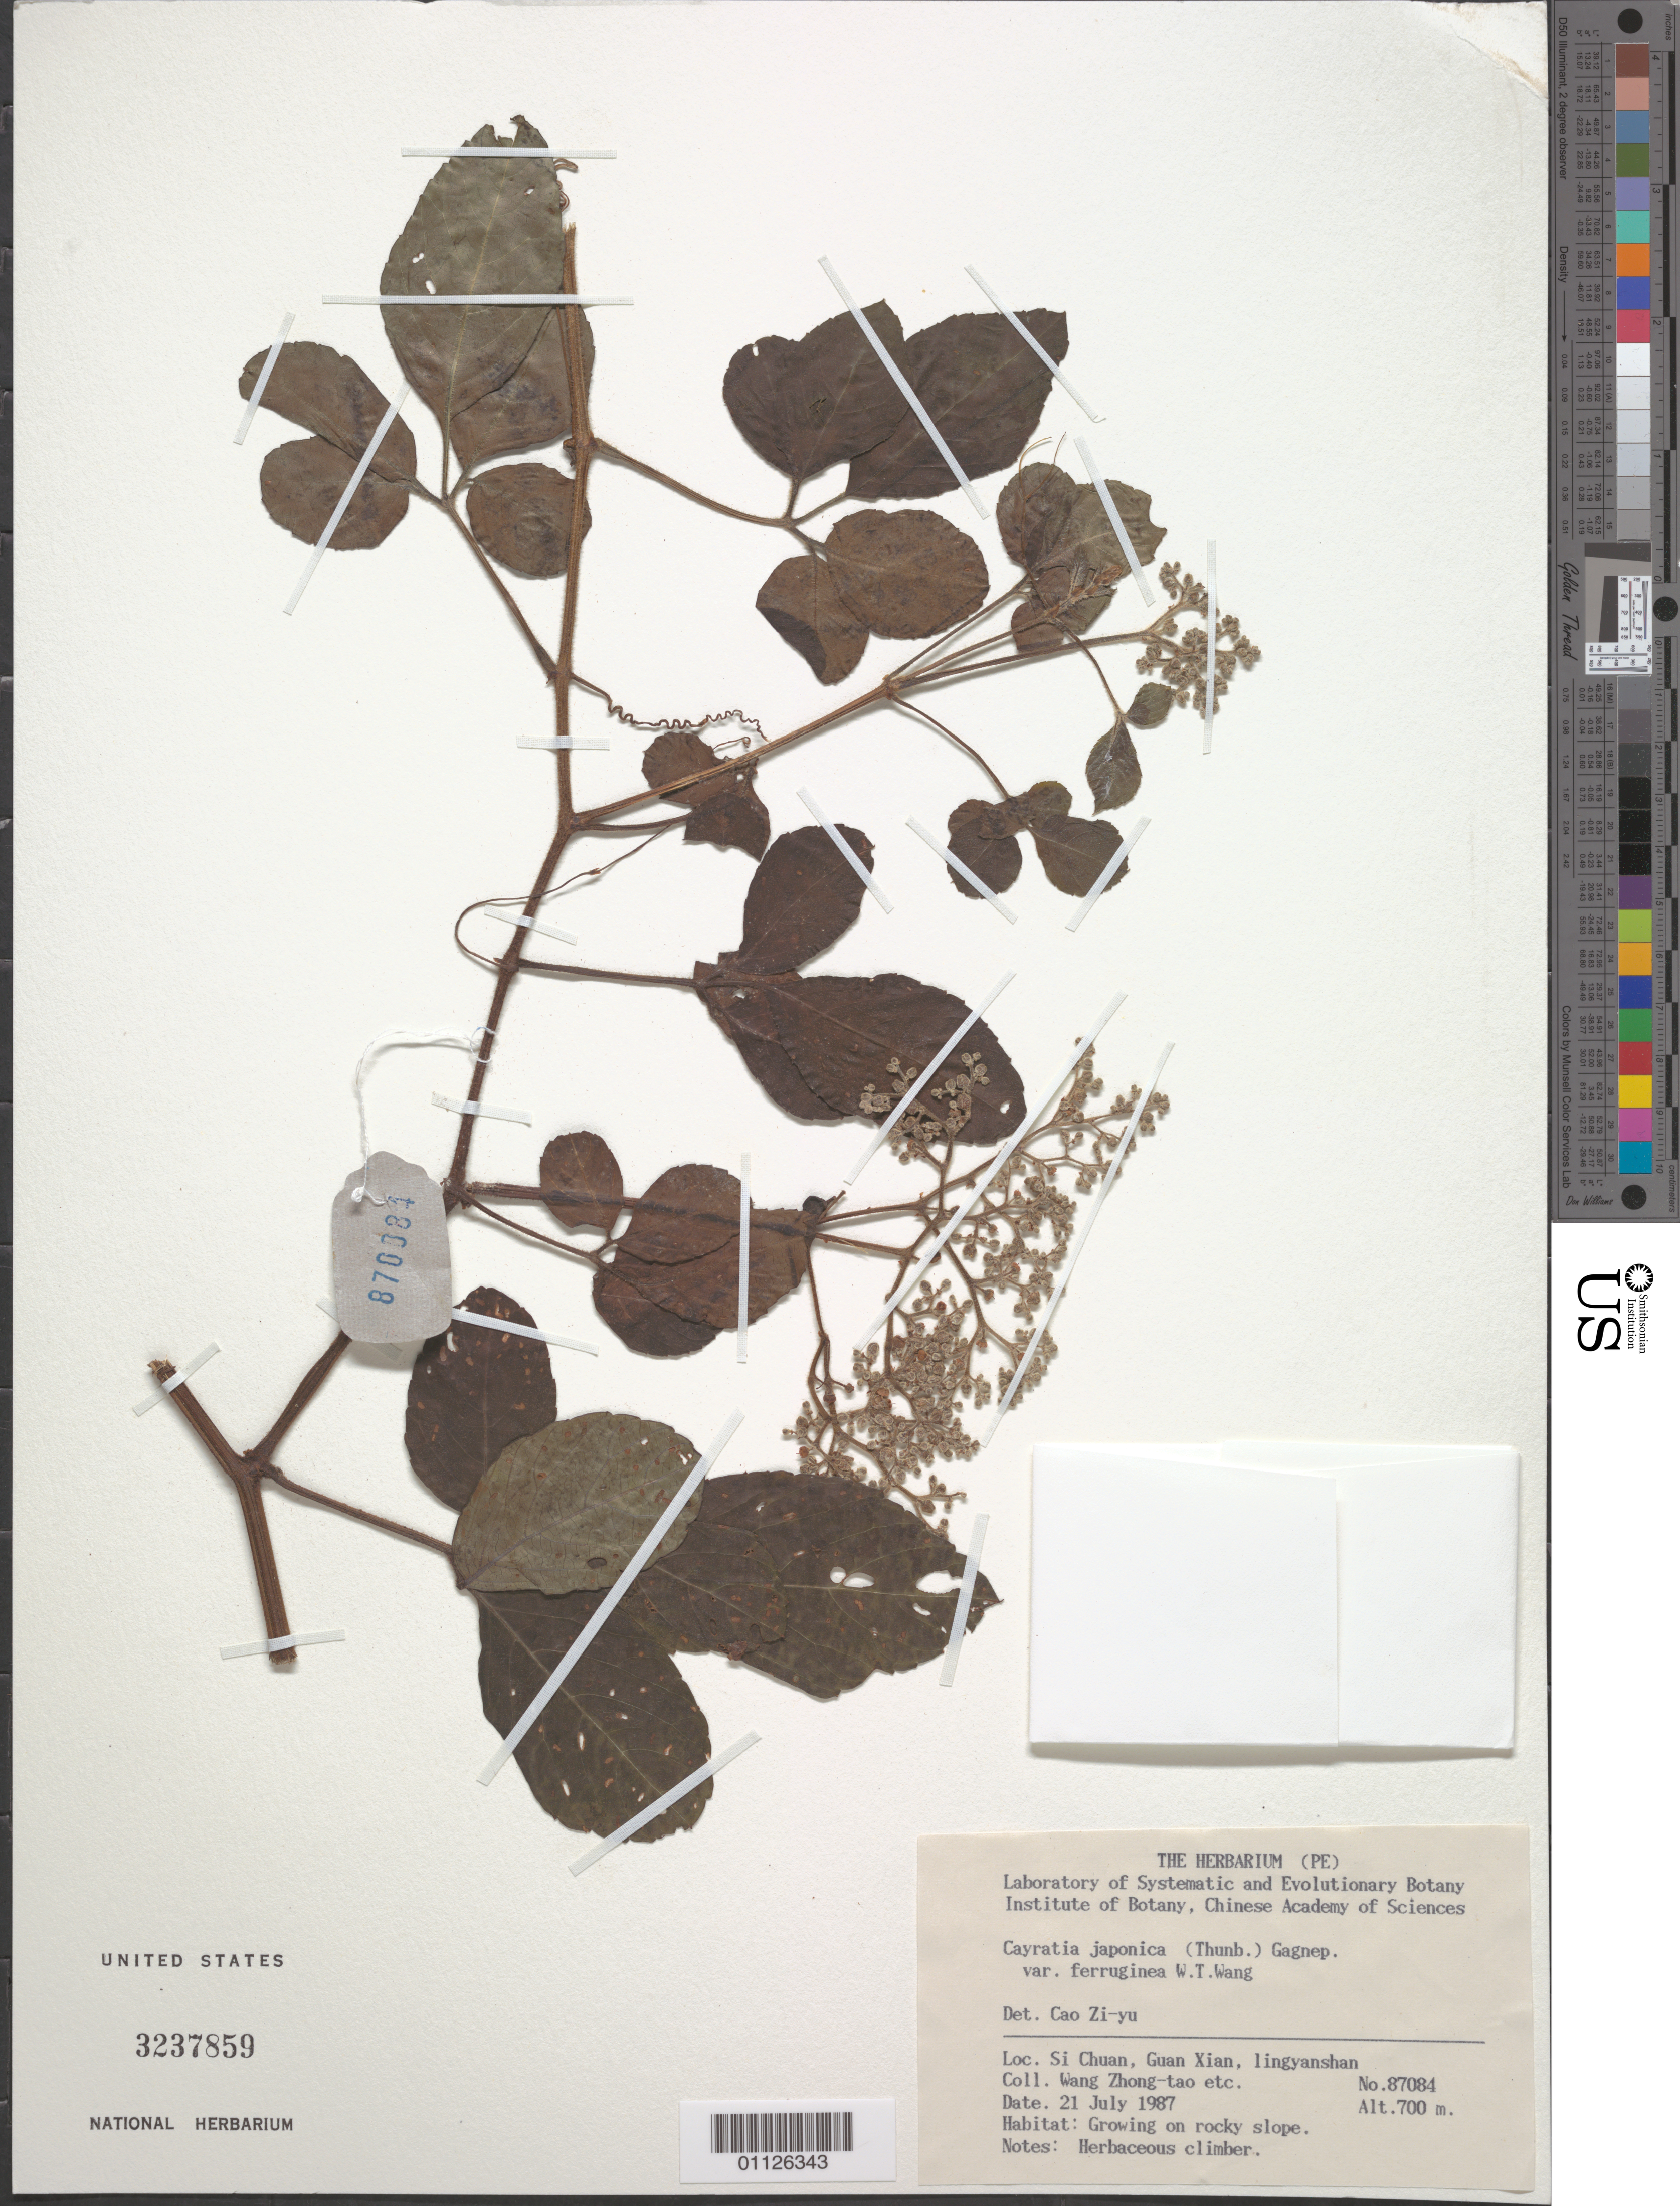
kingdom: Plantae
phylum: Tracheophyta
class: Magnoliopsida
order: Vitales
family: Vitaceae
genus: Cayratia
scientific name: Cayratia japonica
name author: (Thunb.) Gagnep.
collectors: W. Zhong-Tao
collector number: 87084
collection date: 1987-07-21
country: China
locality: Si Chuan, Guan Xian, Lingynshan.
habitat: Growing on rocky slope. Herbaceous climber.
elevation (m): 700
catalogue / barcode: US 3237859